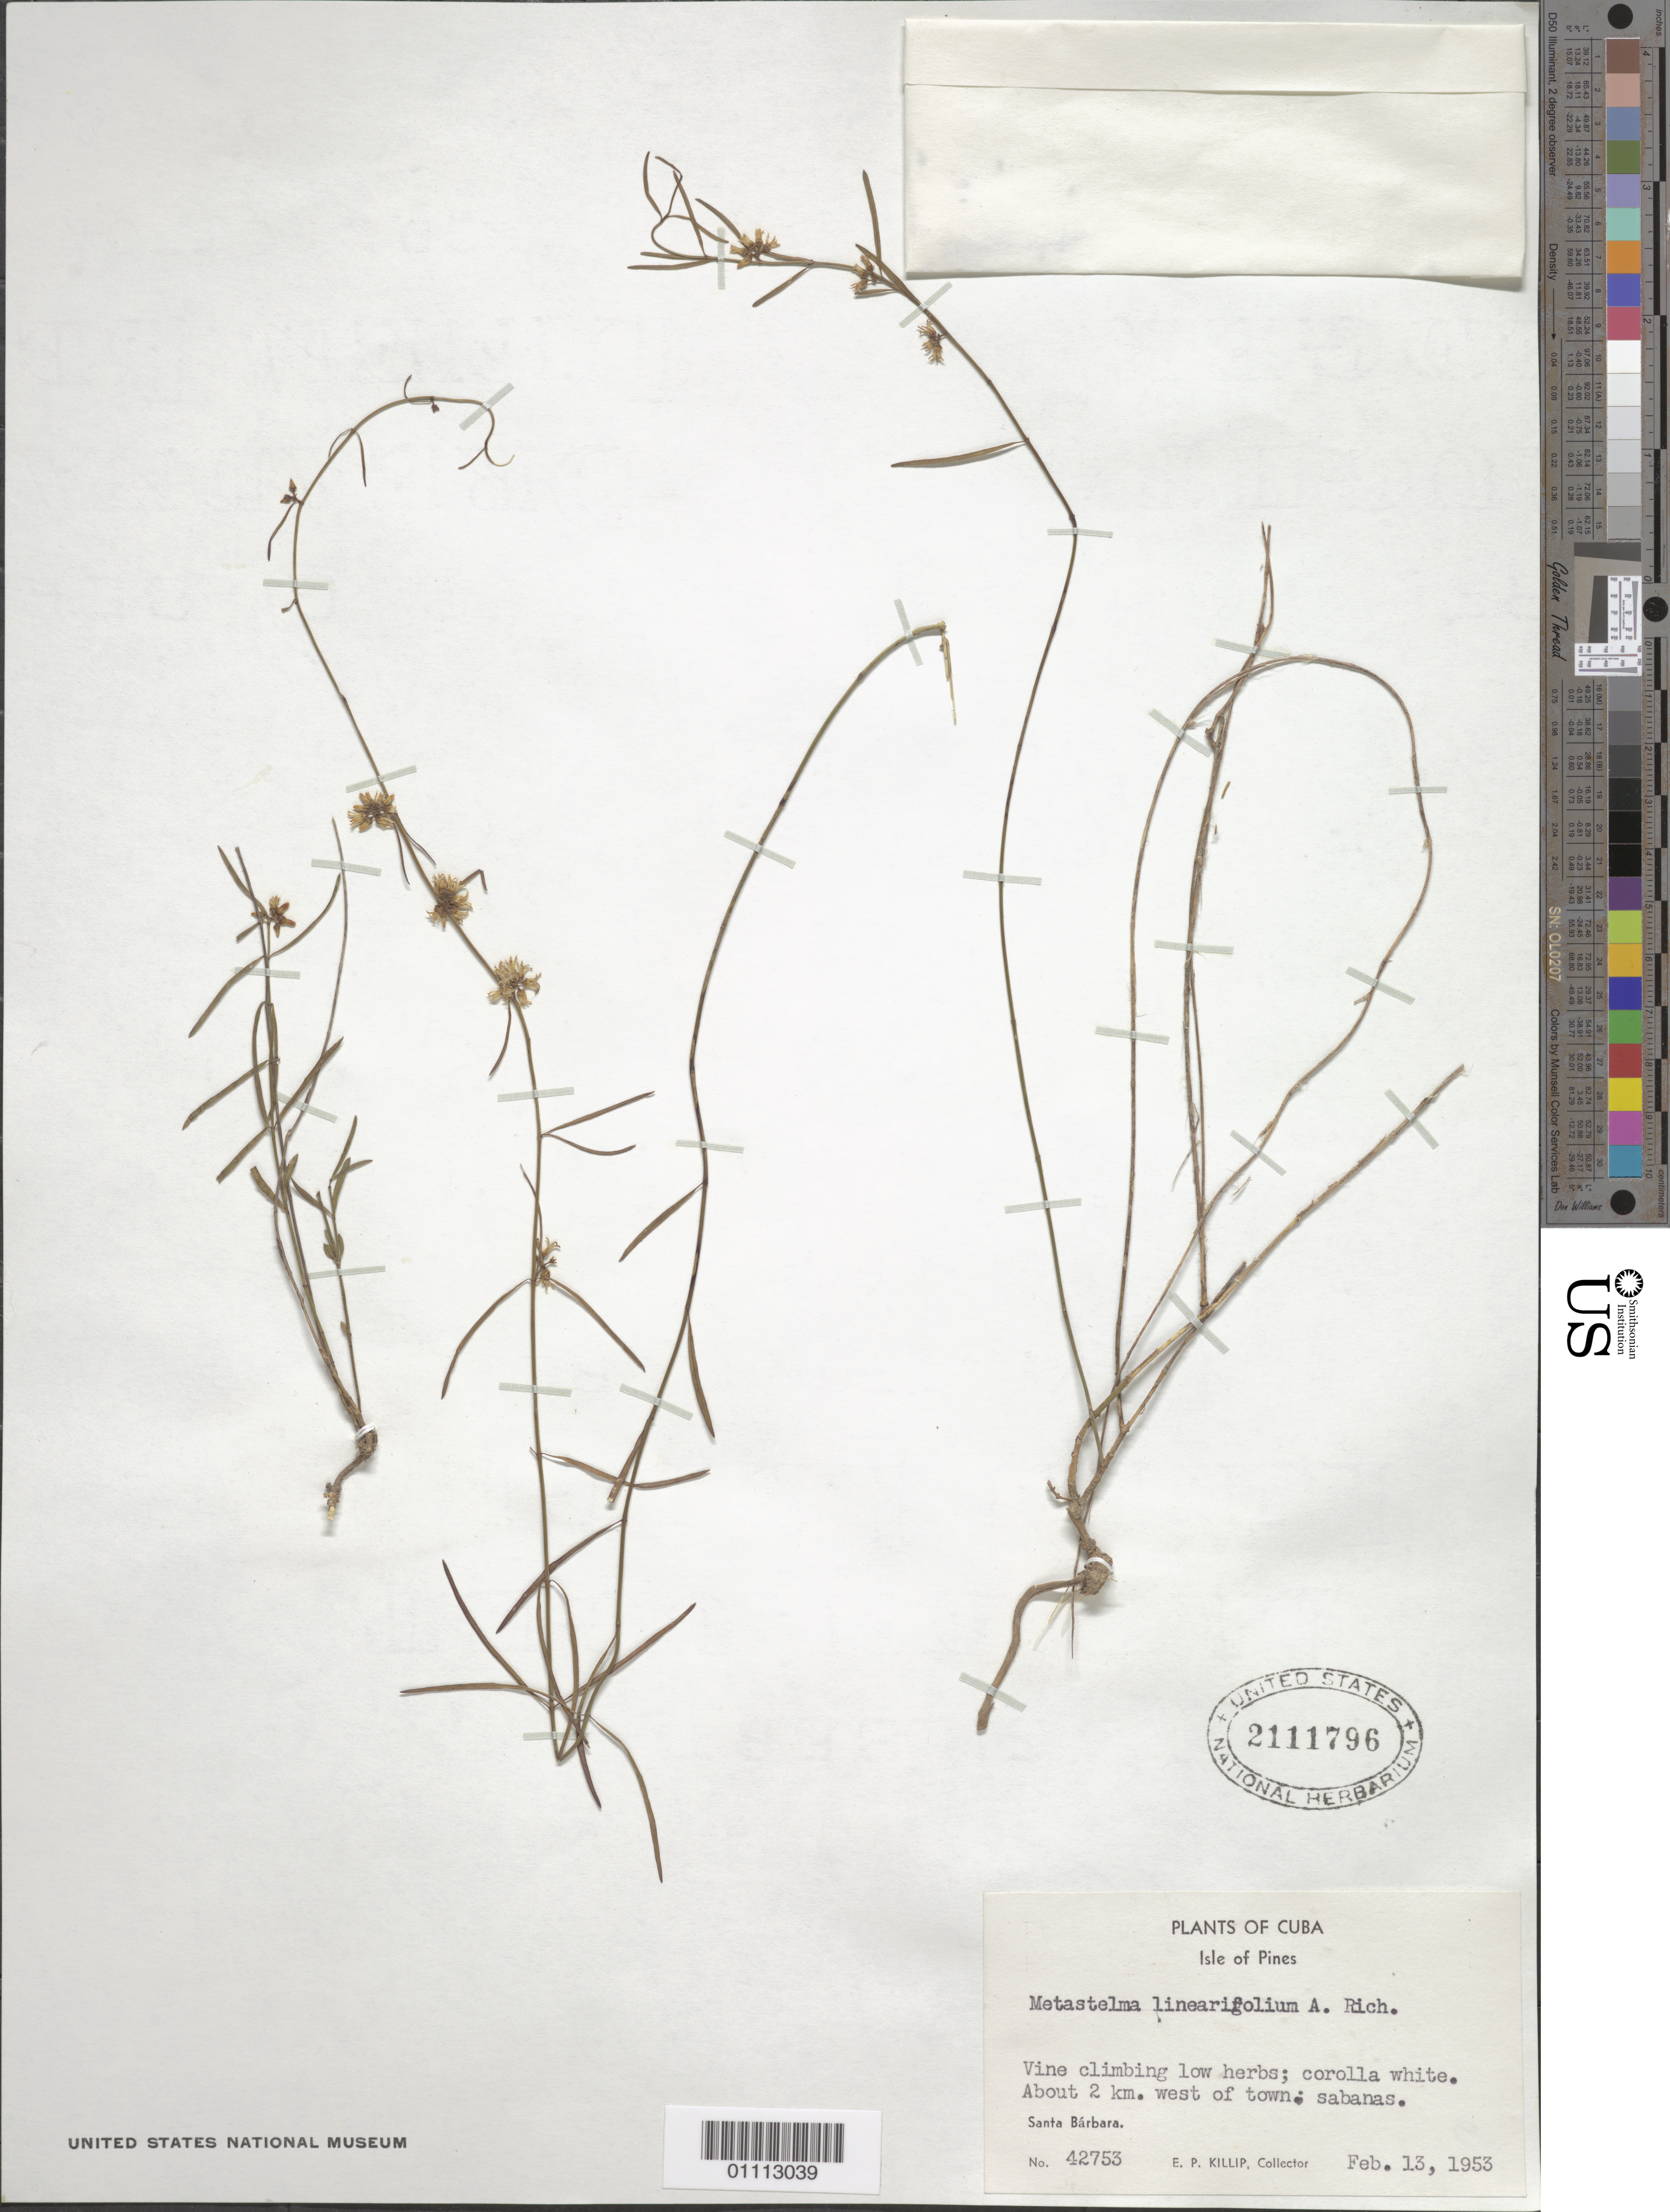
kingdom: Plantae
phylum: Tracheophyta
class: Magnoliopsida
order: Gentianales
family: Apocynaceae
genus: Cynanchum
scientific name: Cynanchum savannarum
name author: Alain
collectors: E. P. Killip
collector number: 42753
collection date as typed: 13 Feb 1953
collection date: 1953-02-13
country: Cuba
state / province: Isla de La Juventud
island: Isla de la Juventud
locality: Isle of Pines, Santa Barbara About 2km, W of town; sabanas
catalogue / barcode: US 2111796